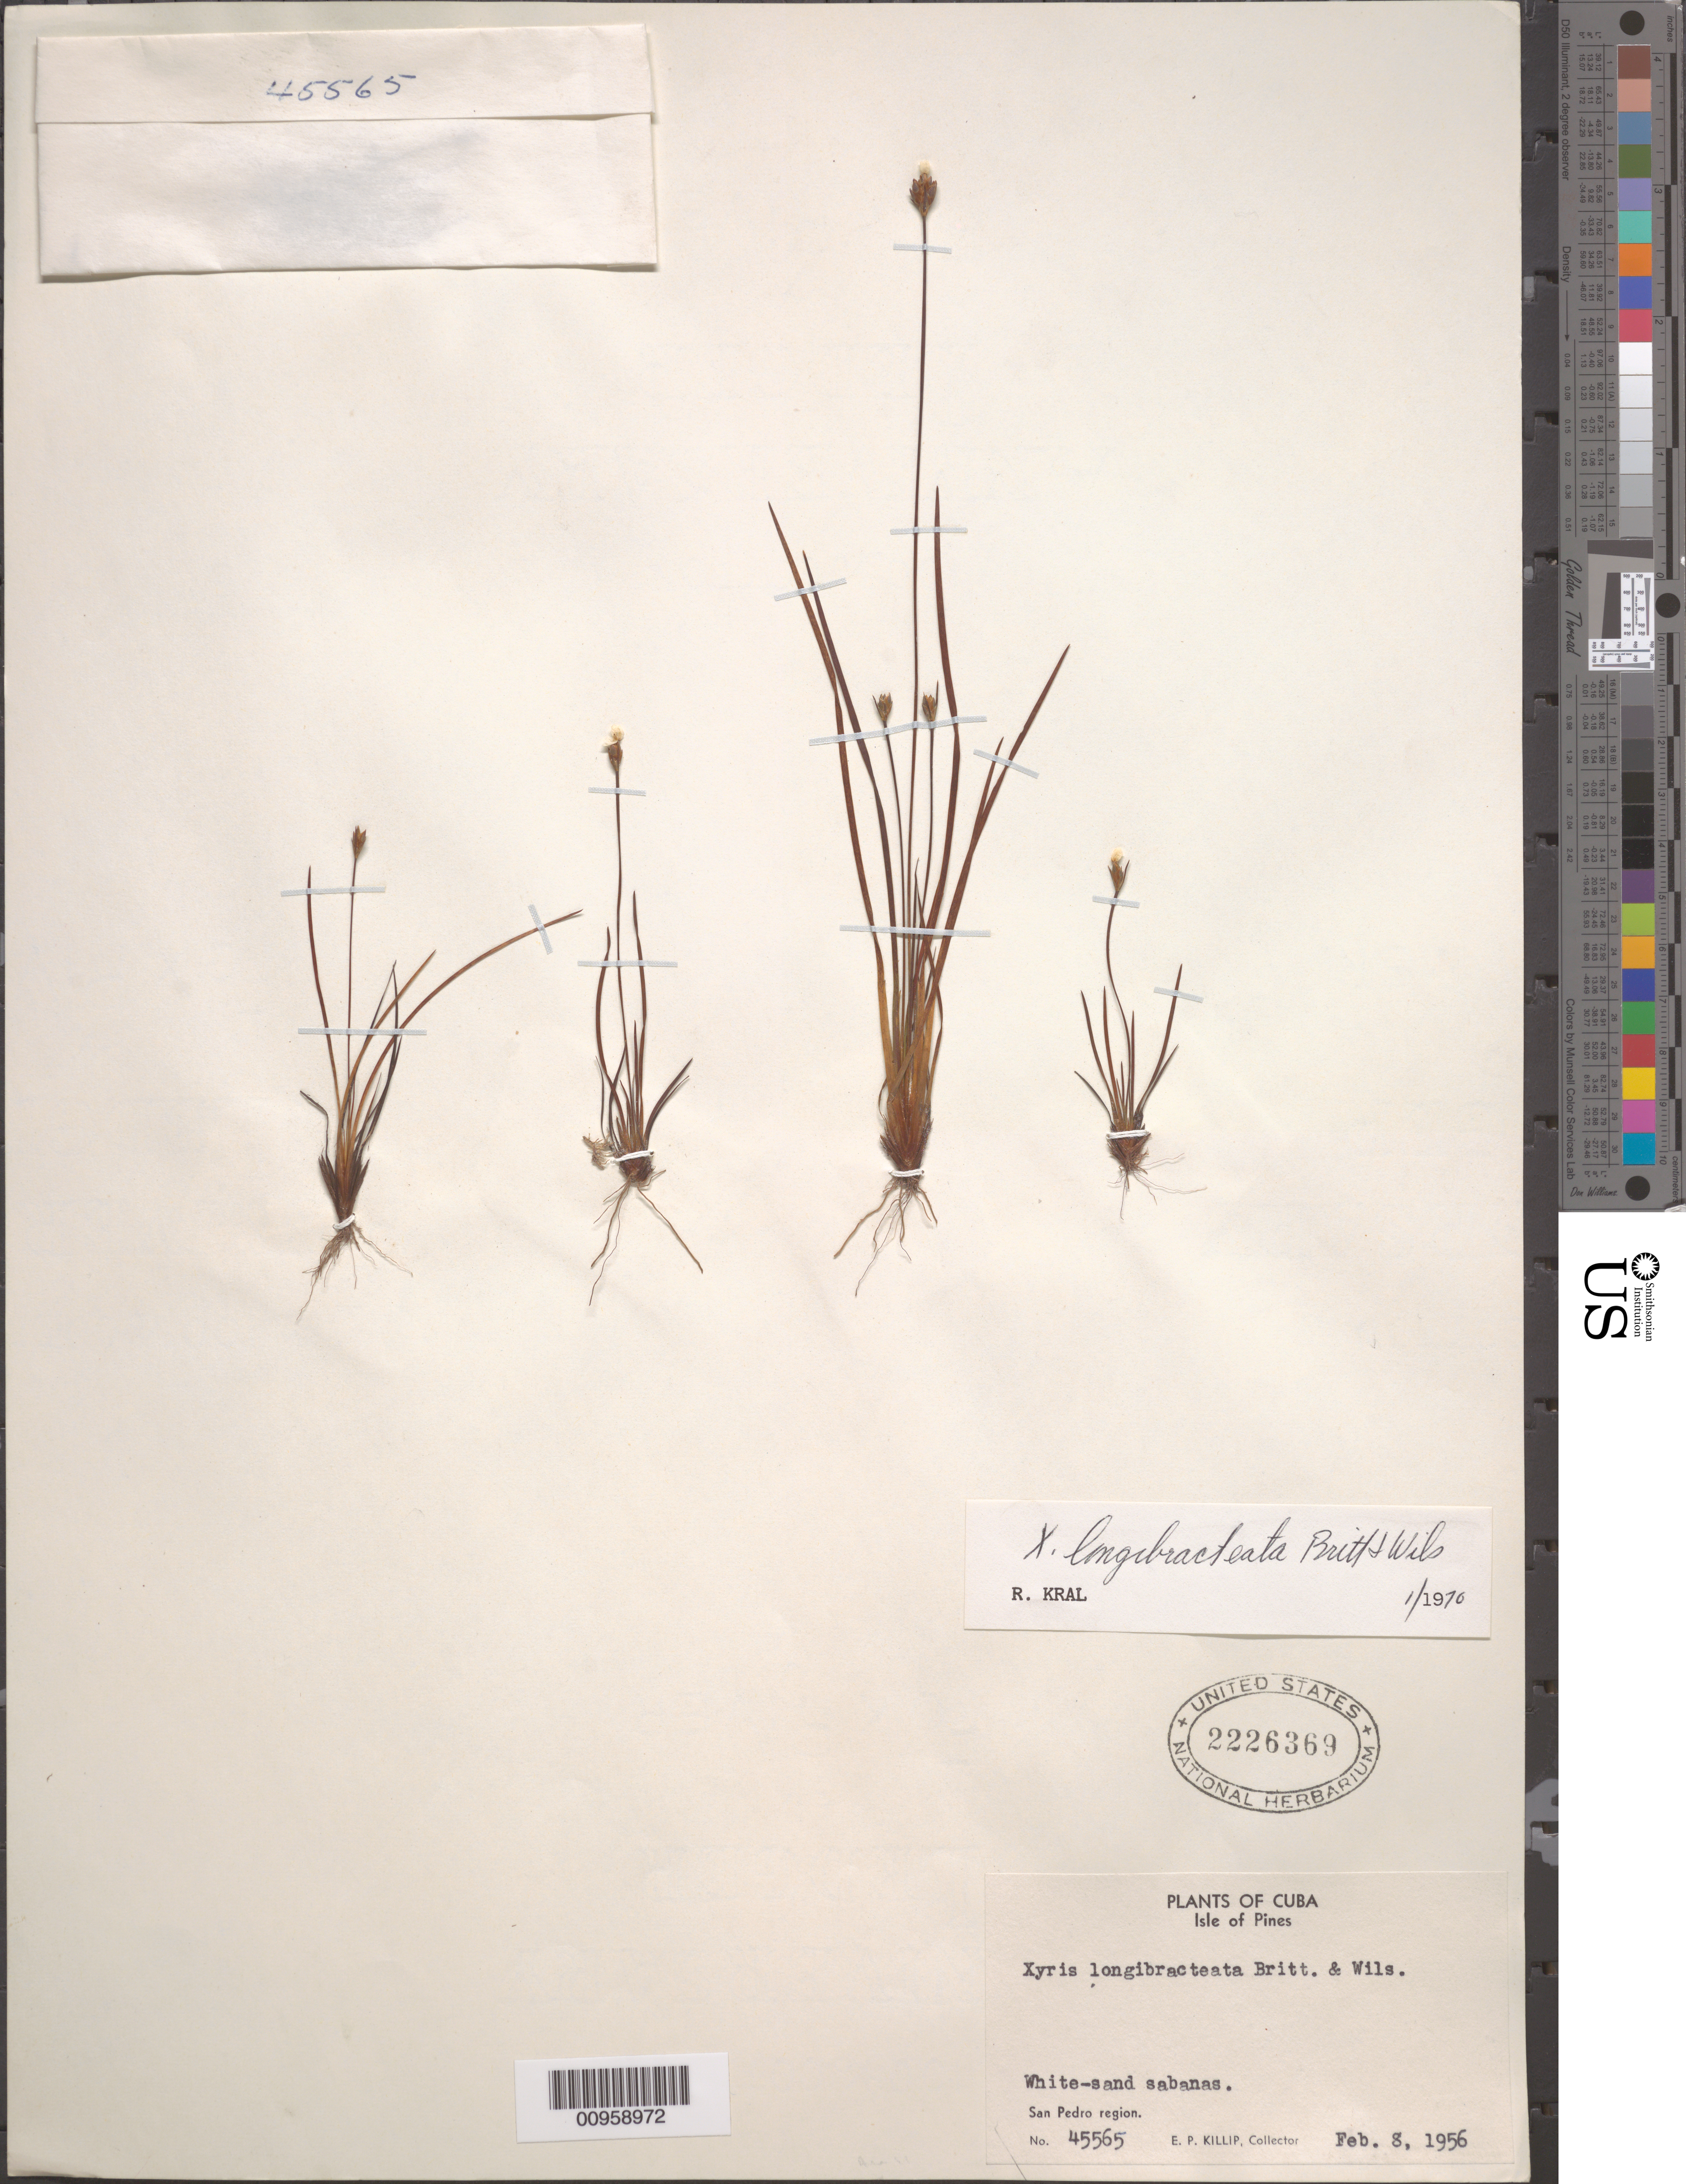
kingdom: Plantae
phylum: Tracheophyta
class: Liliopsida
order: Poales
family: Xyridaceae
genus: Xyris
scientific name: Xyris longibracteata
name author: Britton & P. Wilson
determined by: Kral, Robert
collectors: E. P. Killip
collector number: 45565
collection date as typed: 08 Feb 1956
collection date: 1956-02-08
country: Cuba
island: Isla de la Juventud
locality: San Pedro Region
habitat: White-sand sabanas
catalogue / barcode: US 2226369